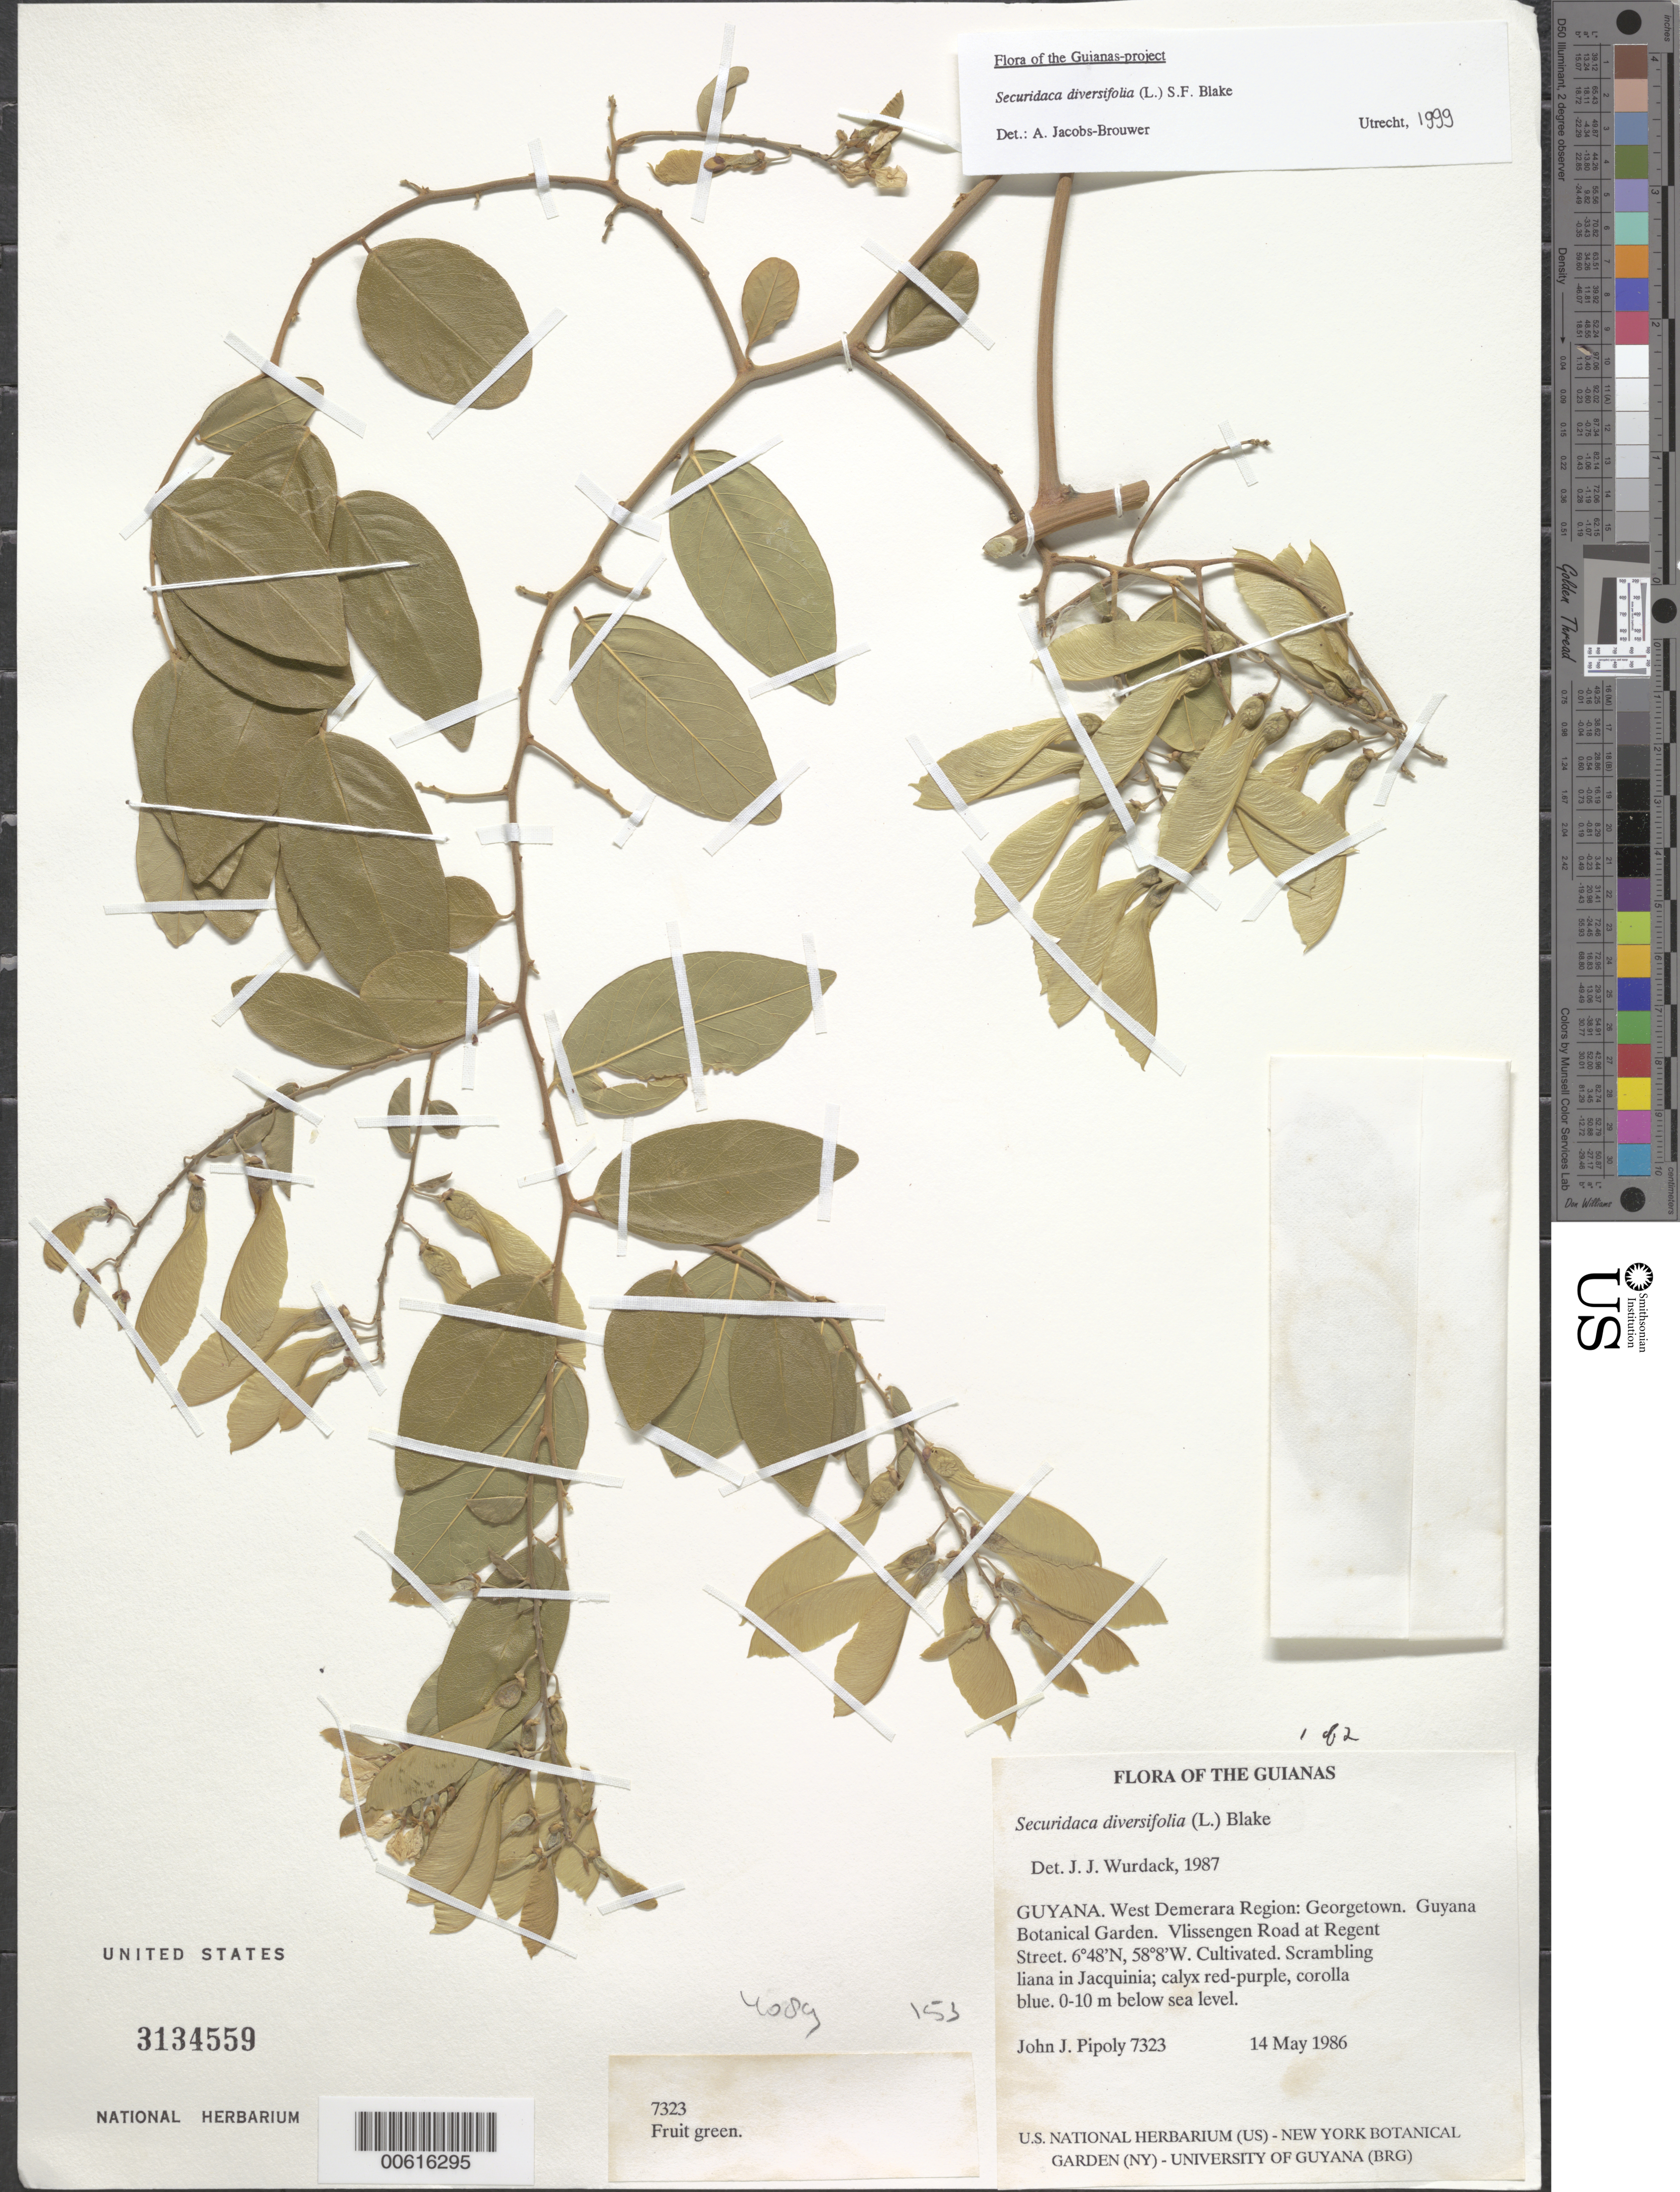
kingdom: Plantae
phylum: Tracheophyta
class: Magnoliopsida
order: Fabales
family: Polygalaceae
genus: Securidaca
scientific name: Securidaca diversifolia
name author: (L.) S.F. Blake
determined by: Jacobs-Brouwer, A.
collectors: J. J. Pipoly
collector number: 7323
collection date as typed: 14 May 1986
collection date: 1986-05-14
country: Guyana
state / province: Demerara-Mahaica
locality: Georgetown. Guyana Botanical Garden. Vlissengen Road at Regent Street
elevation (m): -3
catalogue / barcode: US 3134559